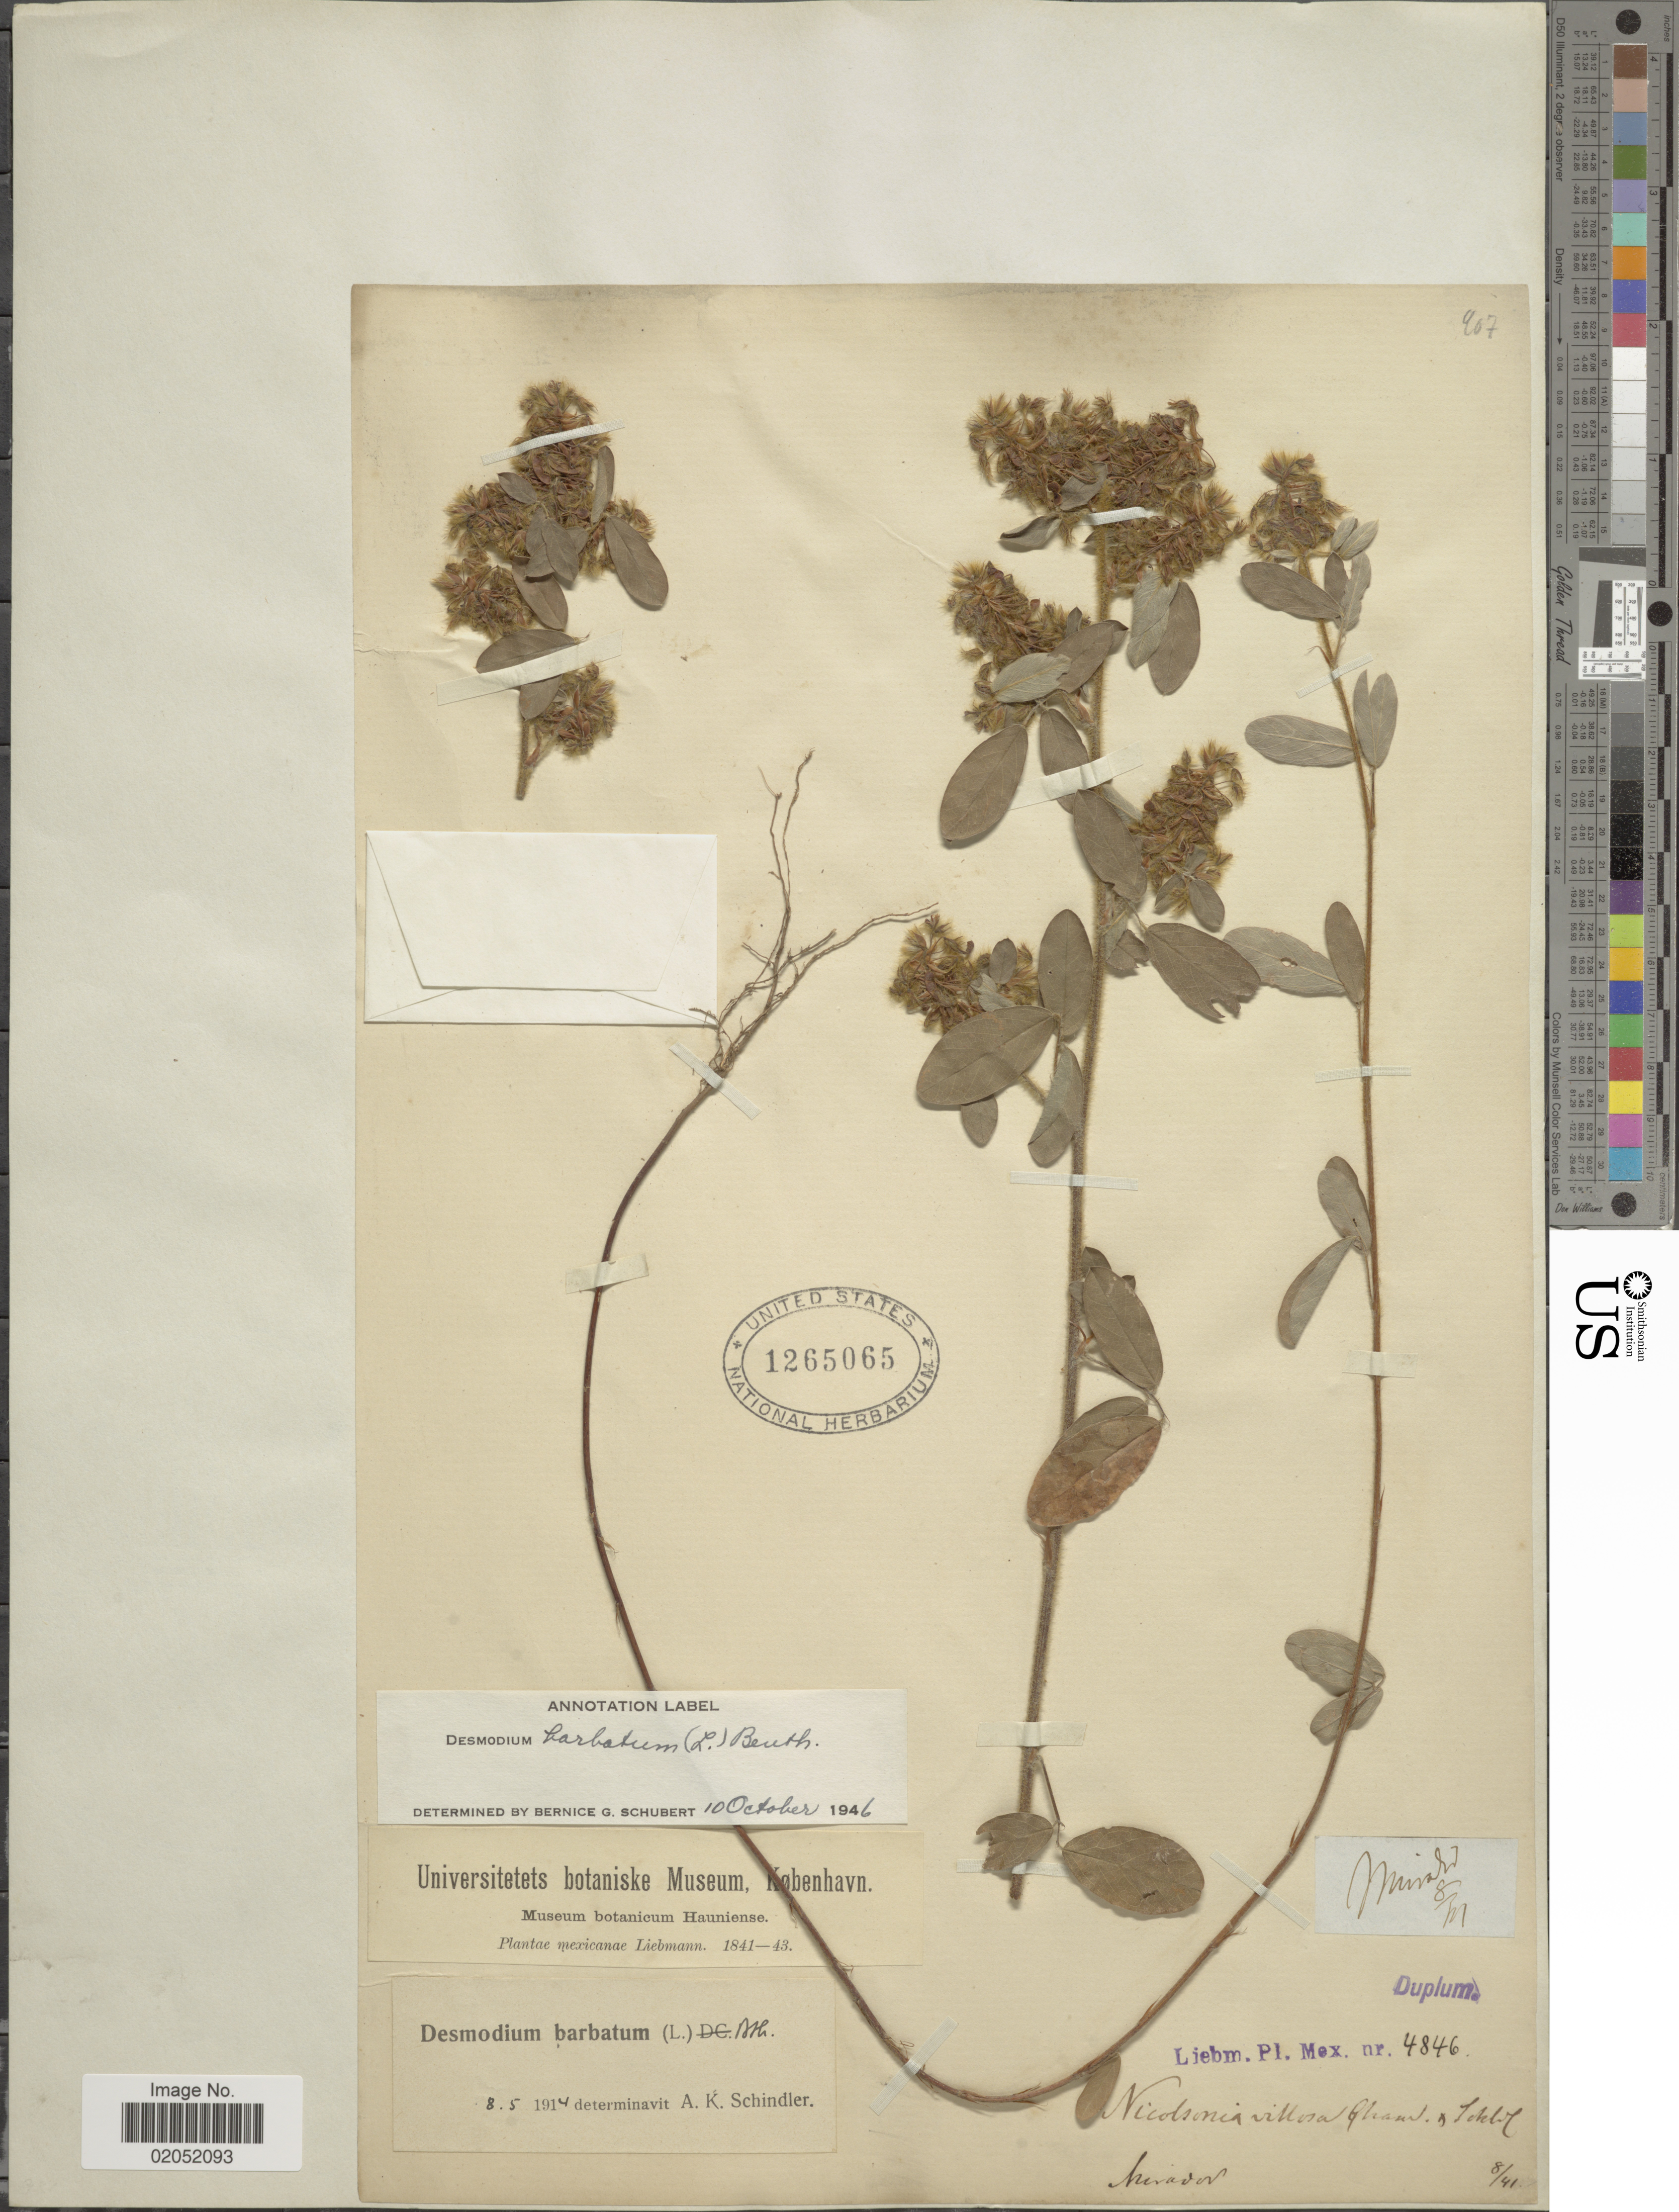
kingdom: Plantae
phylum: Tracheophyta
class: Magnoliopsida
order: Fabales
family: Fabaceae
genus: Grona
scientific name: Grona barbata var. barbata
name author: (L.) H. Ohashi & K. Ohashi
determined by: Strong, Mark T., (BOT), Smithsonian Institution - National Museum of Natural History (UNITED STATES)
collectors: Liebmann, --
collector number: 4846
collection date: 1841-08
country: Mexico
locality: Mirador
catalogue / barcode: US 1265065